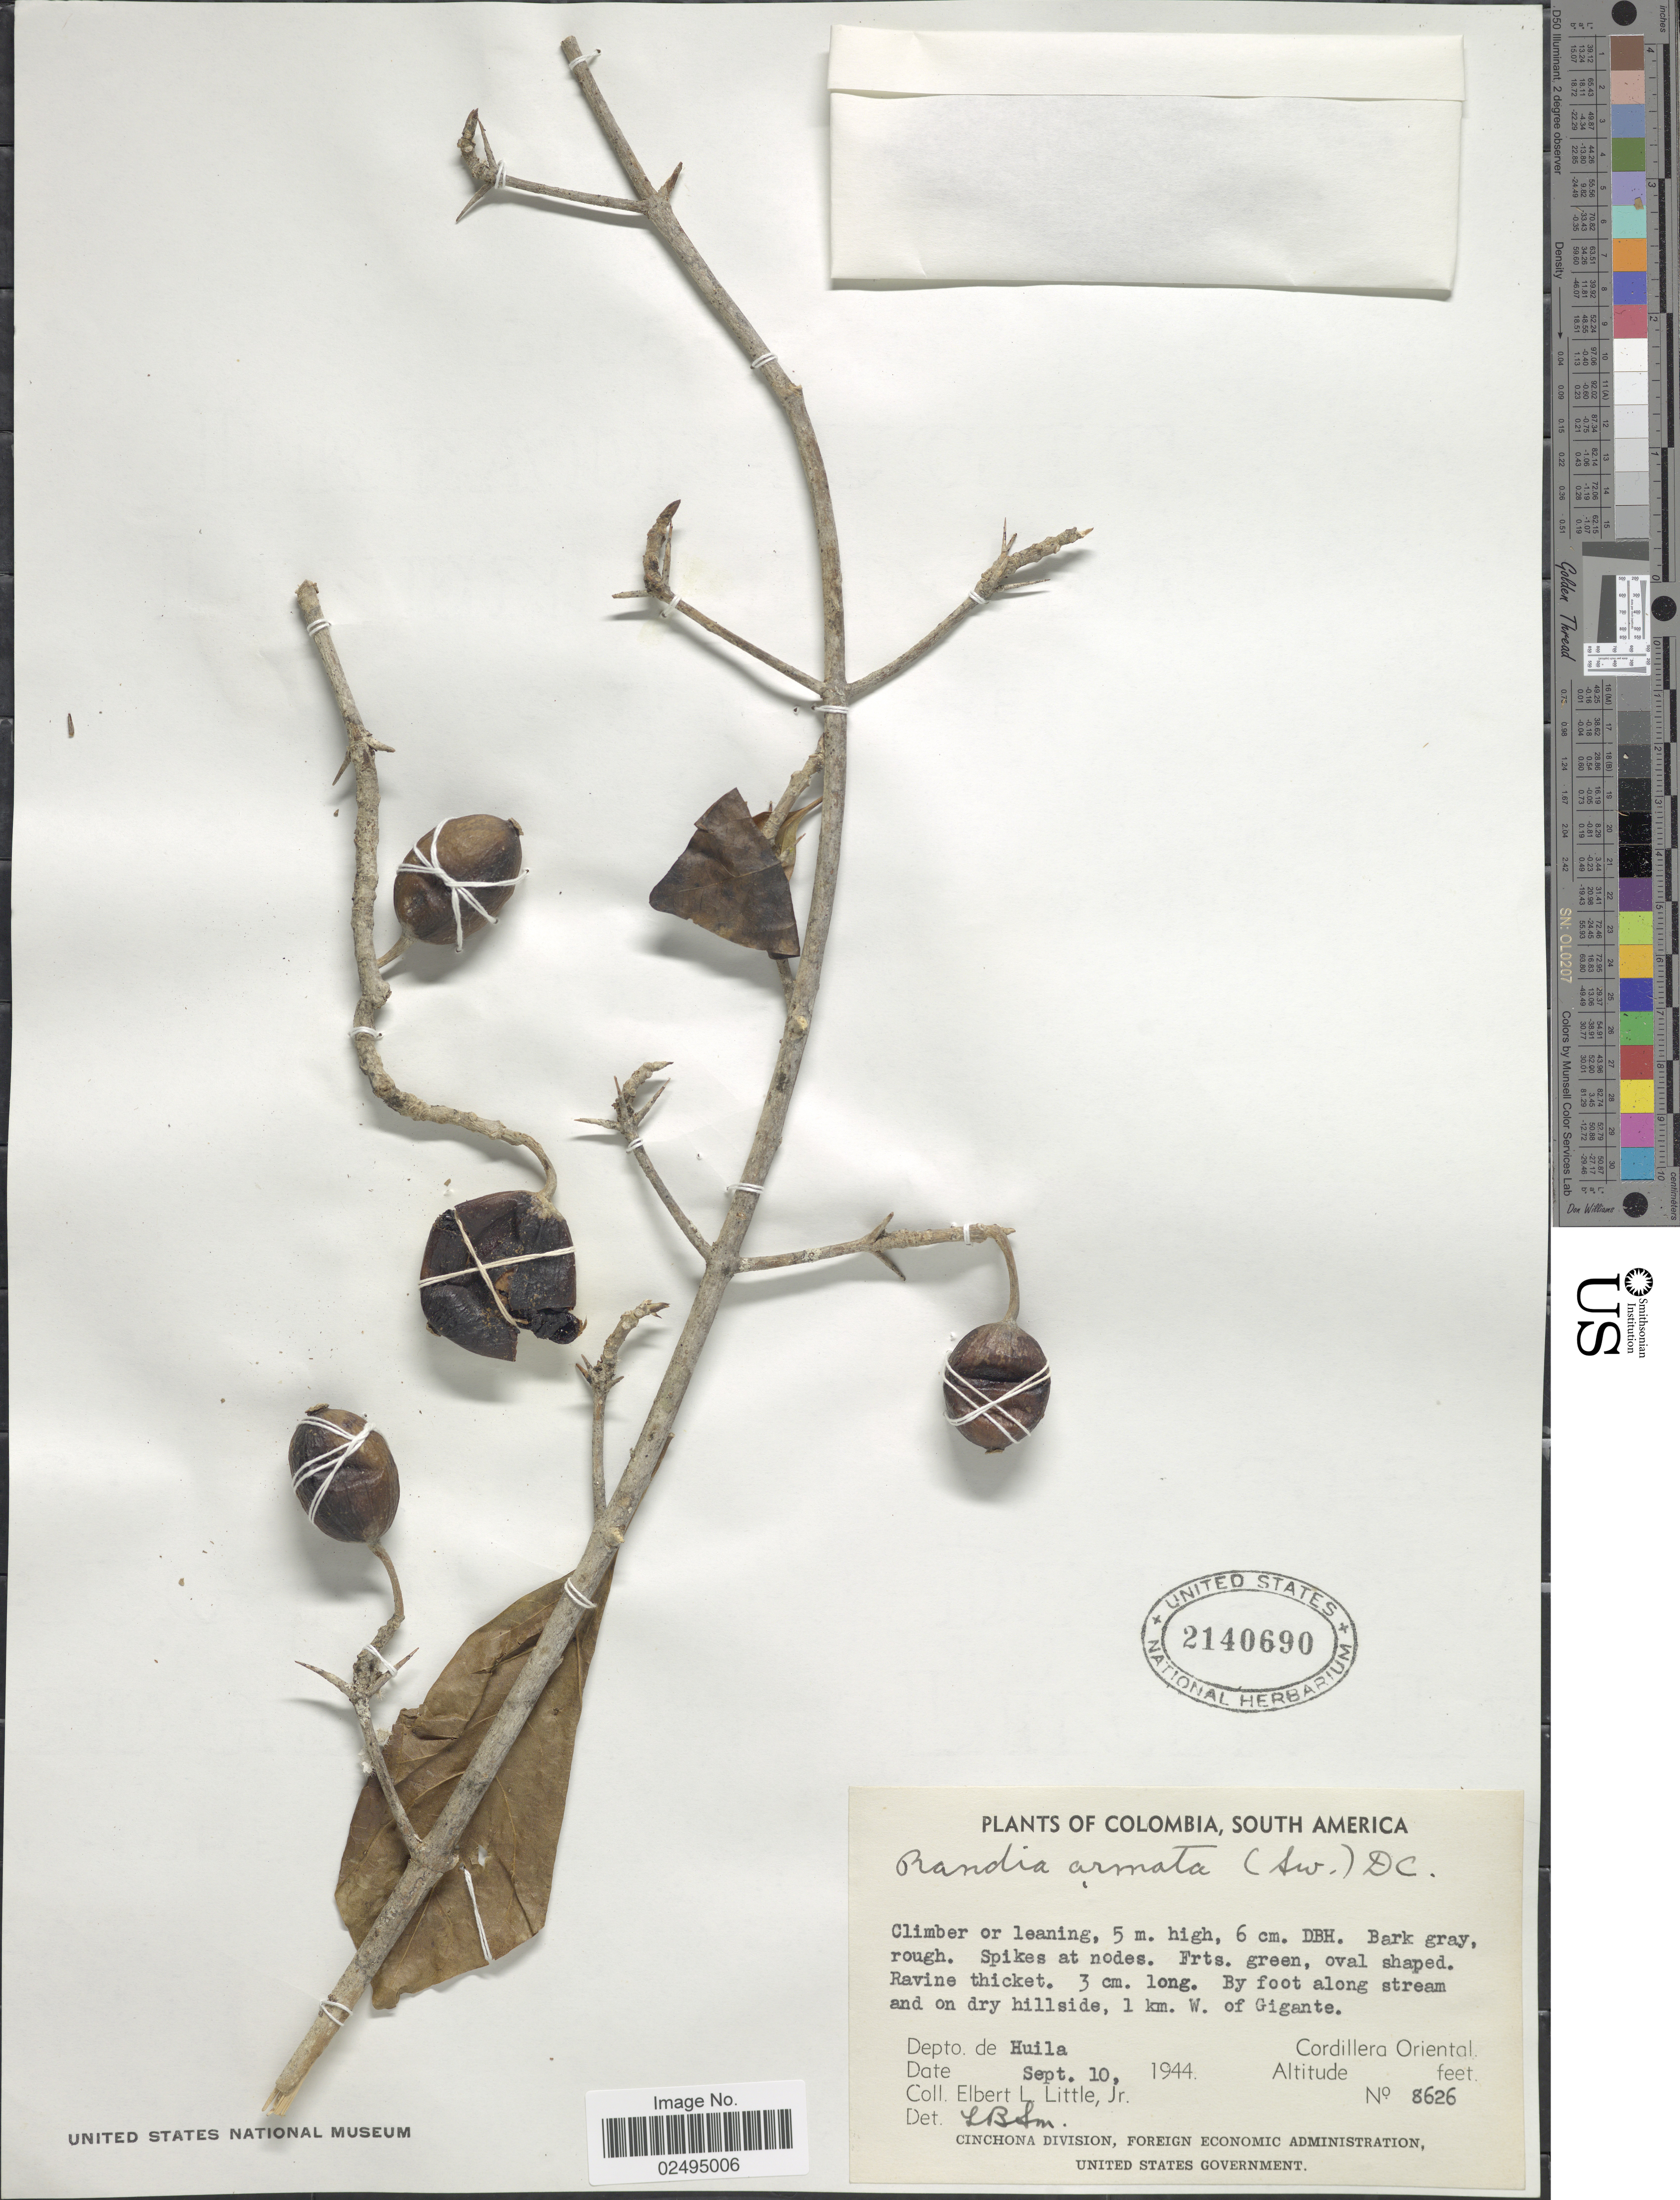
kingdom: Plantae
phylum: Tracheophyta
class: Magnoliopsida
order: Gentianales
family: Rubiaceae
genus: Randia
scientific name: Randia armata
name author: (Sw.) DC.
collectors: E. L. Little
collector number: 8626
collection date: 1944-09-10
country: Colombia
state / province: Huila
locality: By foot along stream and on dry hillside, 1 km. W. of Gigante, Cordillera Oriental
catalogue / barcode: US 2140690